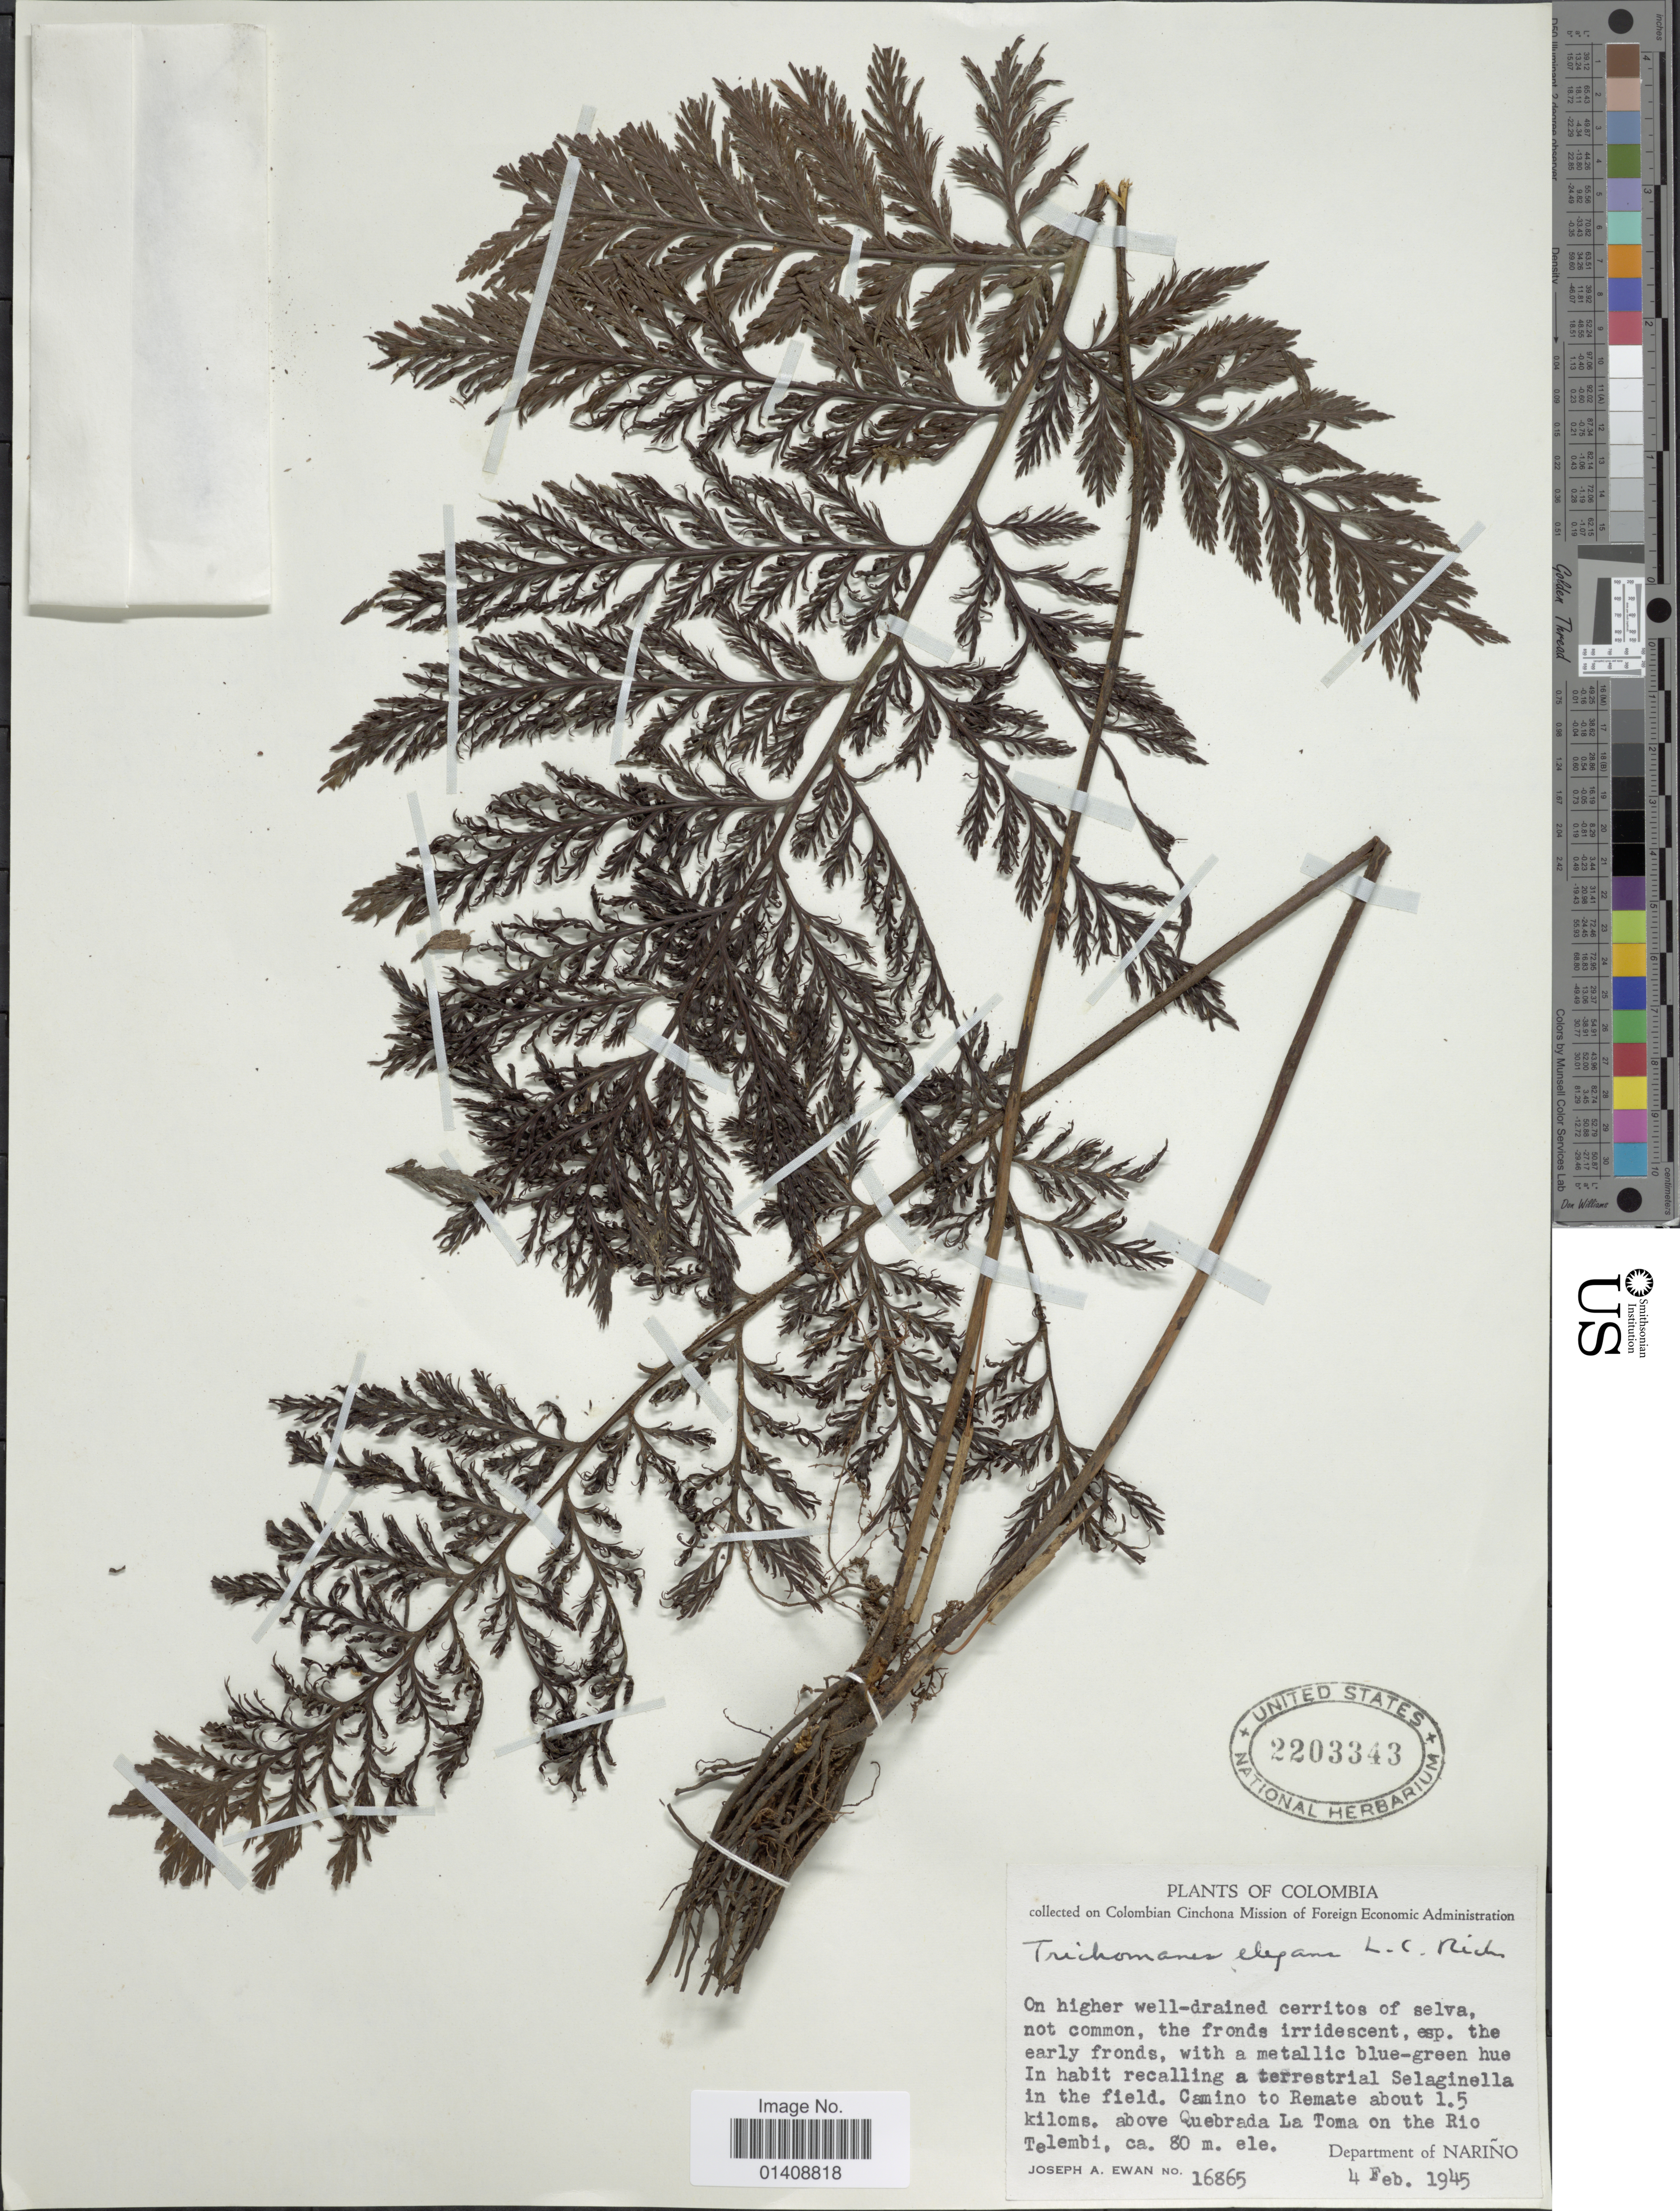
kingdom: Plantae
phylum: Tracheophyta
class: Polypodiopsida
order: Hymenophyllales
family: Hymenophyllaceae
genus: Trichomanes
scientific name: Trichomanes elegans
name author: Rich.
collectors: J. A. Ewan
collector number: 16865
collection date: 1945-02-04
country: Colombia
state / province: Nariño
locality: Camino to Remate about 1.5 kiloms. above Quebrada La Toma on the Rio Telembi.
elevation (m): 80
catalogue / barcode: US 2203343